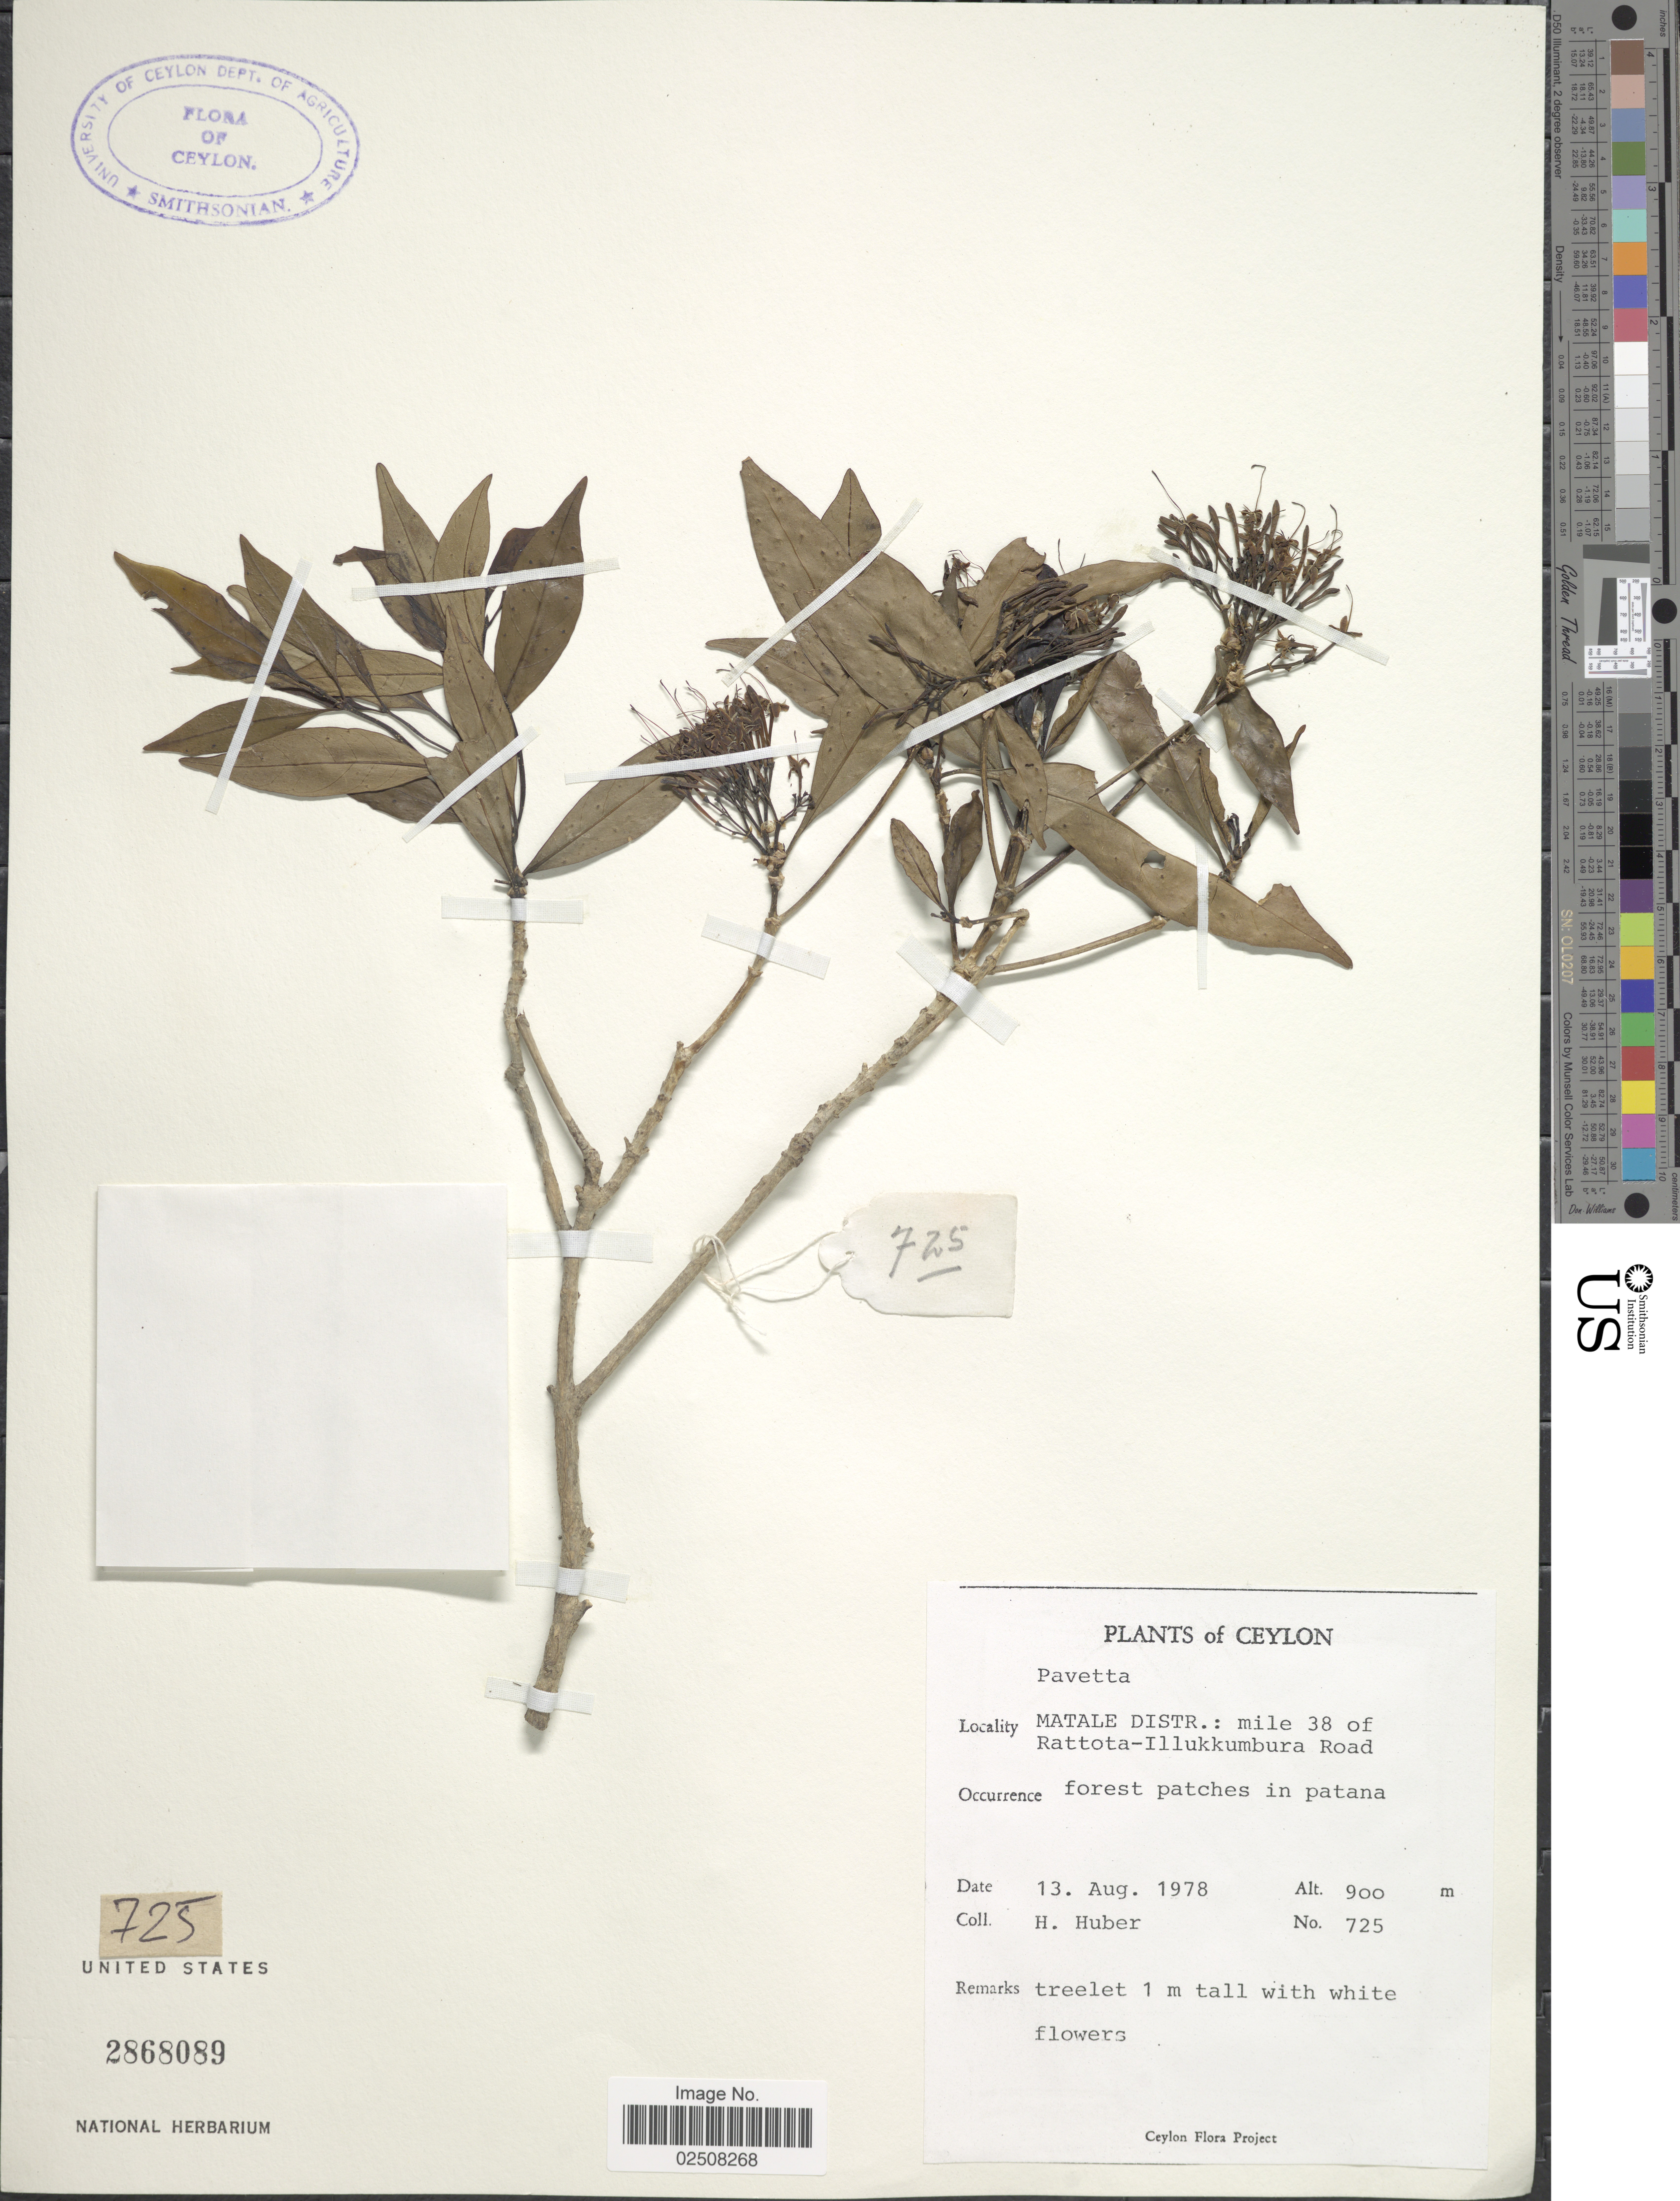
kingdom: Plantae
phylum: Tracheophyta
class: Magnoliopsida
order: Gentianales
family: Rubiaceae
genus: Pavetta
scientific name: Pavetta sp.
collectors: H. Huber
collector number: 725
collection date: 1978-08-13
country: Sri Lanka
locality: Ceylon, Matale Distr.: mile 38 of Rattota0Illukumbura Road, forest patches in patana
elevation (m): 900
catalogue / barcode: US 2868089